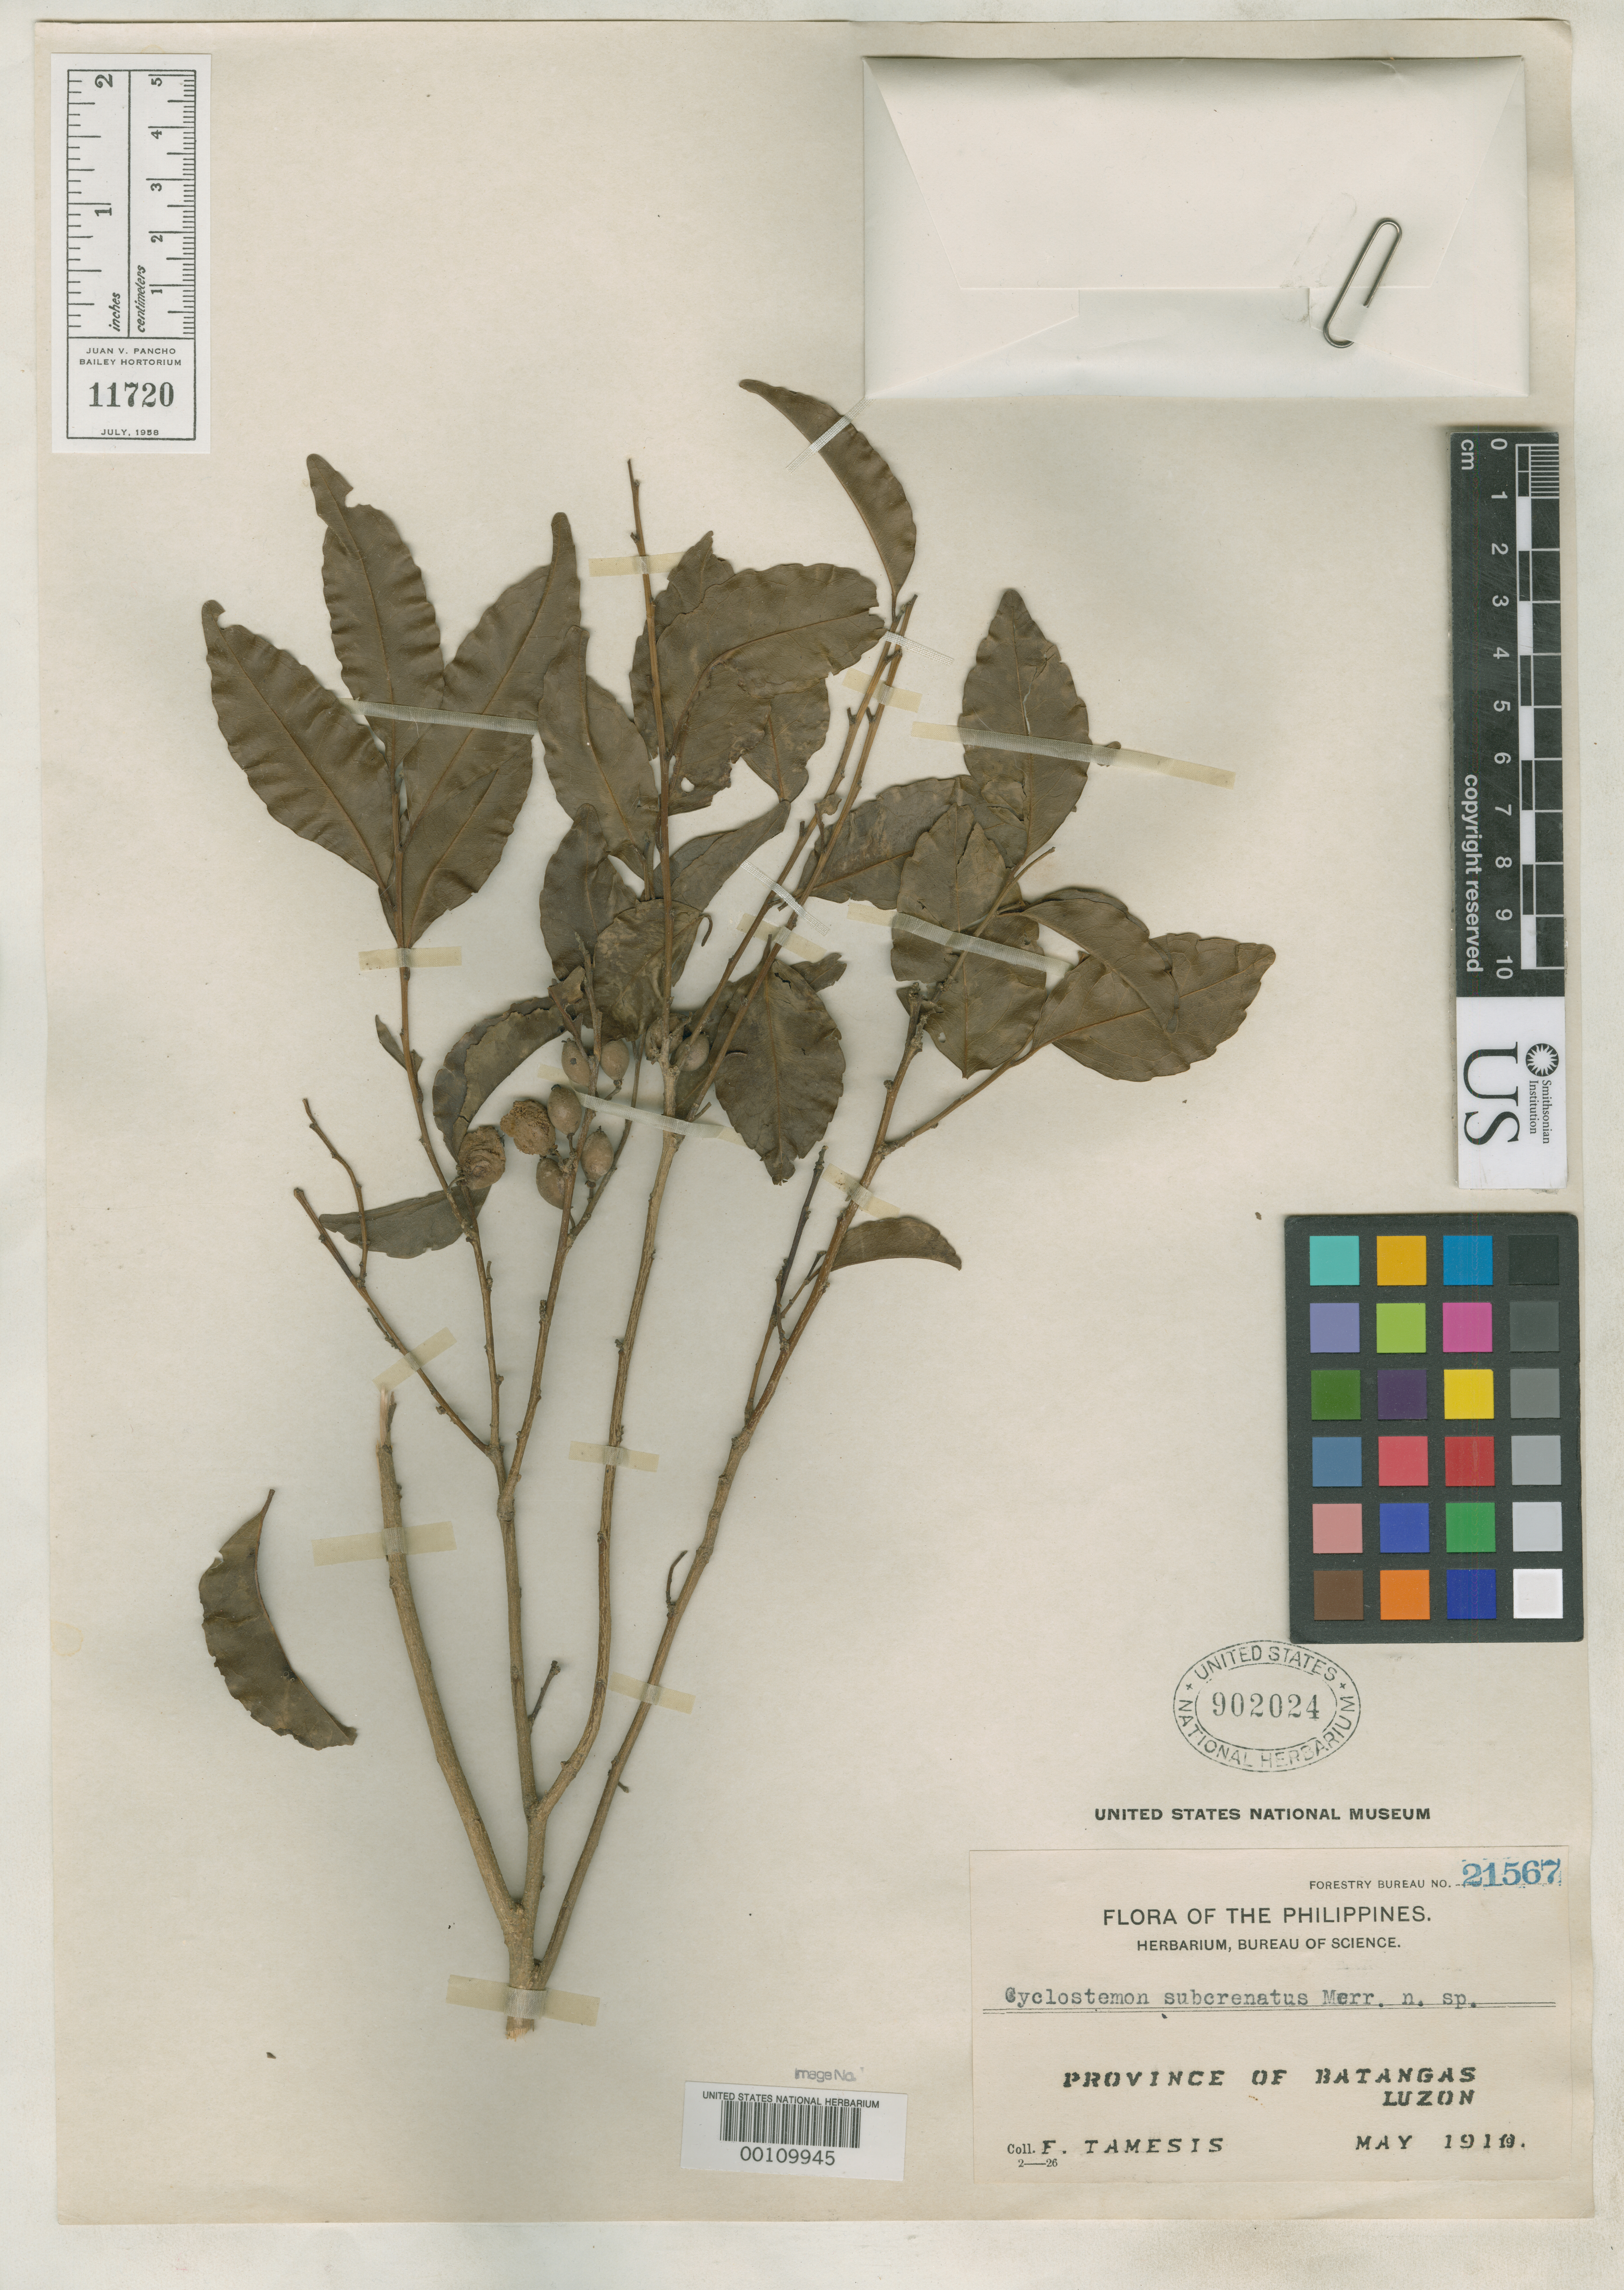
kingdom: Plantae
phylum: Tracheophyta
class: Magnoliopsida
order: Malpighiales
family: Putranjivaceae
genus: Cyclostemon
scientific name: Cyclostemon subcrenatus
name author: Merr.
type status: Isotype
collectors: F. Tamesis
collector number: Bur. Sci. 21567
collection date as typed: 22 May 1910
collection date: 1910-05-22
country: Philippines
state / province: Calabarzon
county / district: Batangas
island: Luzon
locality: Near Santo Tomas.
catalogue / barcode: US 902024